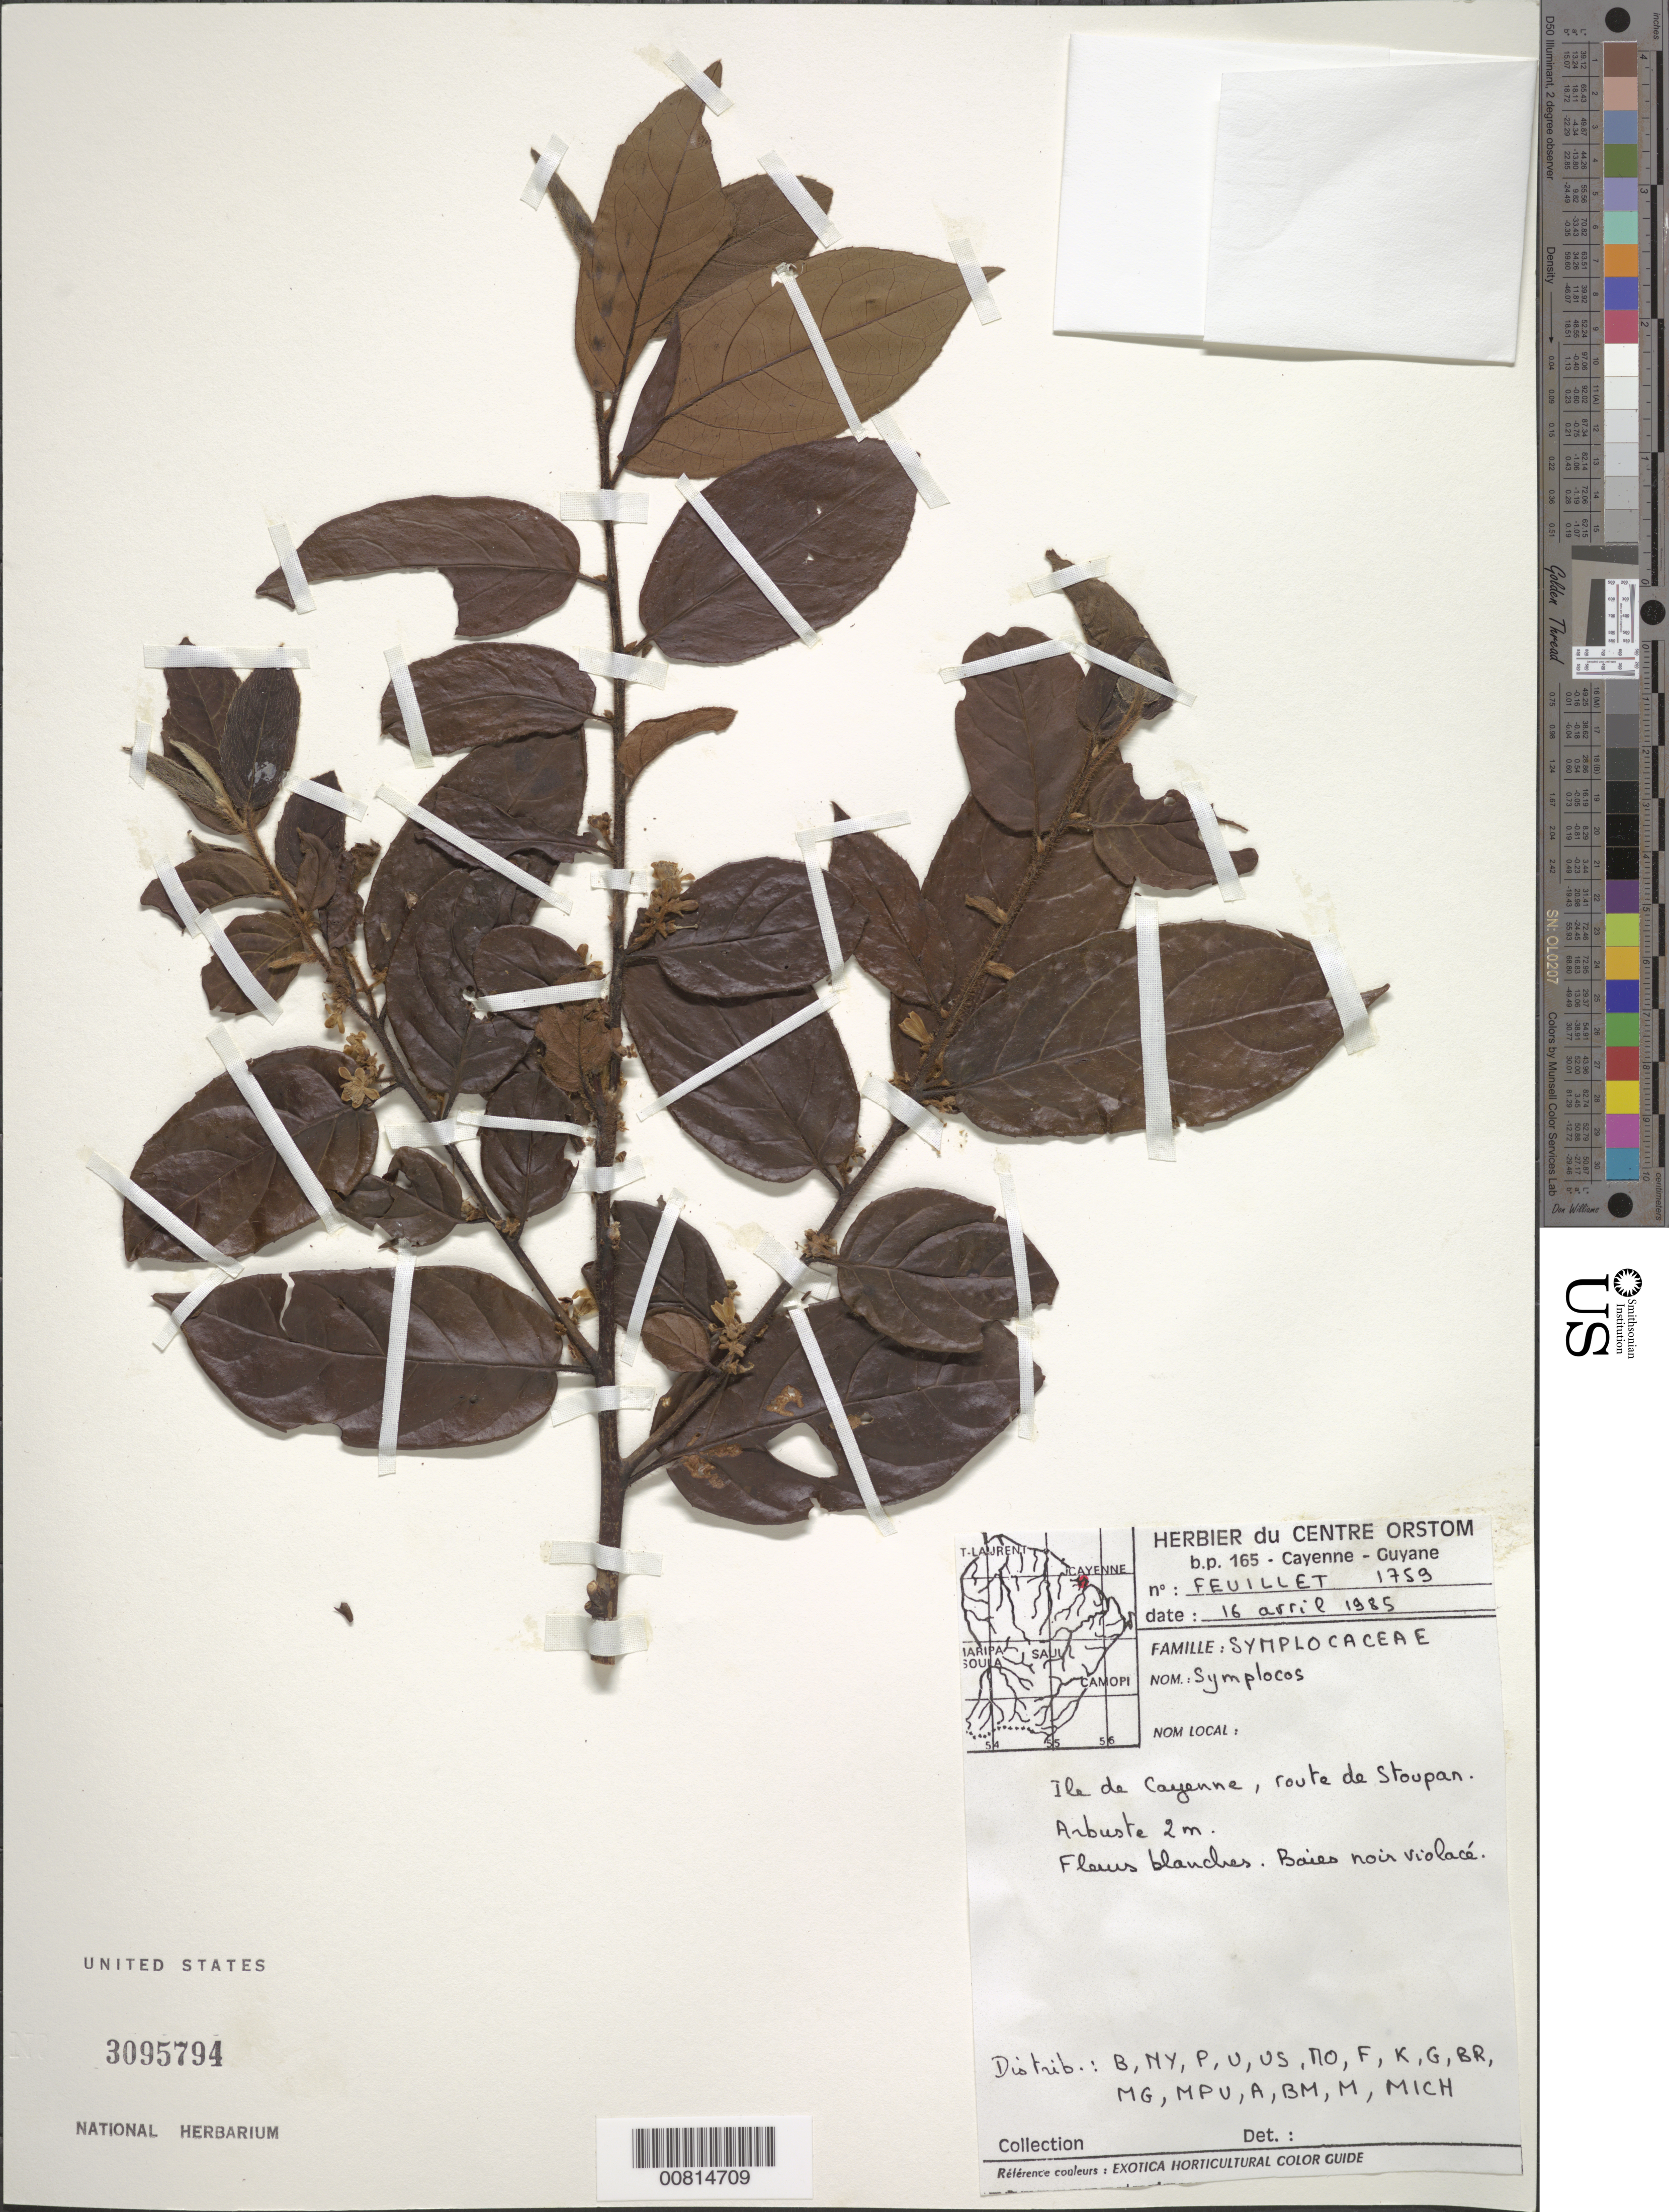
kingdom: Plantae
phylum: Tracheophyta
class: Magnoliopsida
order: Ericales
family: Symplocaceae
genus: Symplocos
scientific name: Symplocos sp.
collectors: C. Feuillet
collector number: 1759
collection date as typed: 16-Apr-85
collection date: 1985-04-16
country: French Guiana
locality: Ile de Cayenne, route de Stoupan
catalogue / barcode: US 3095794